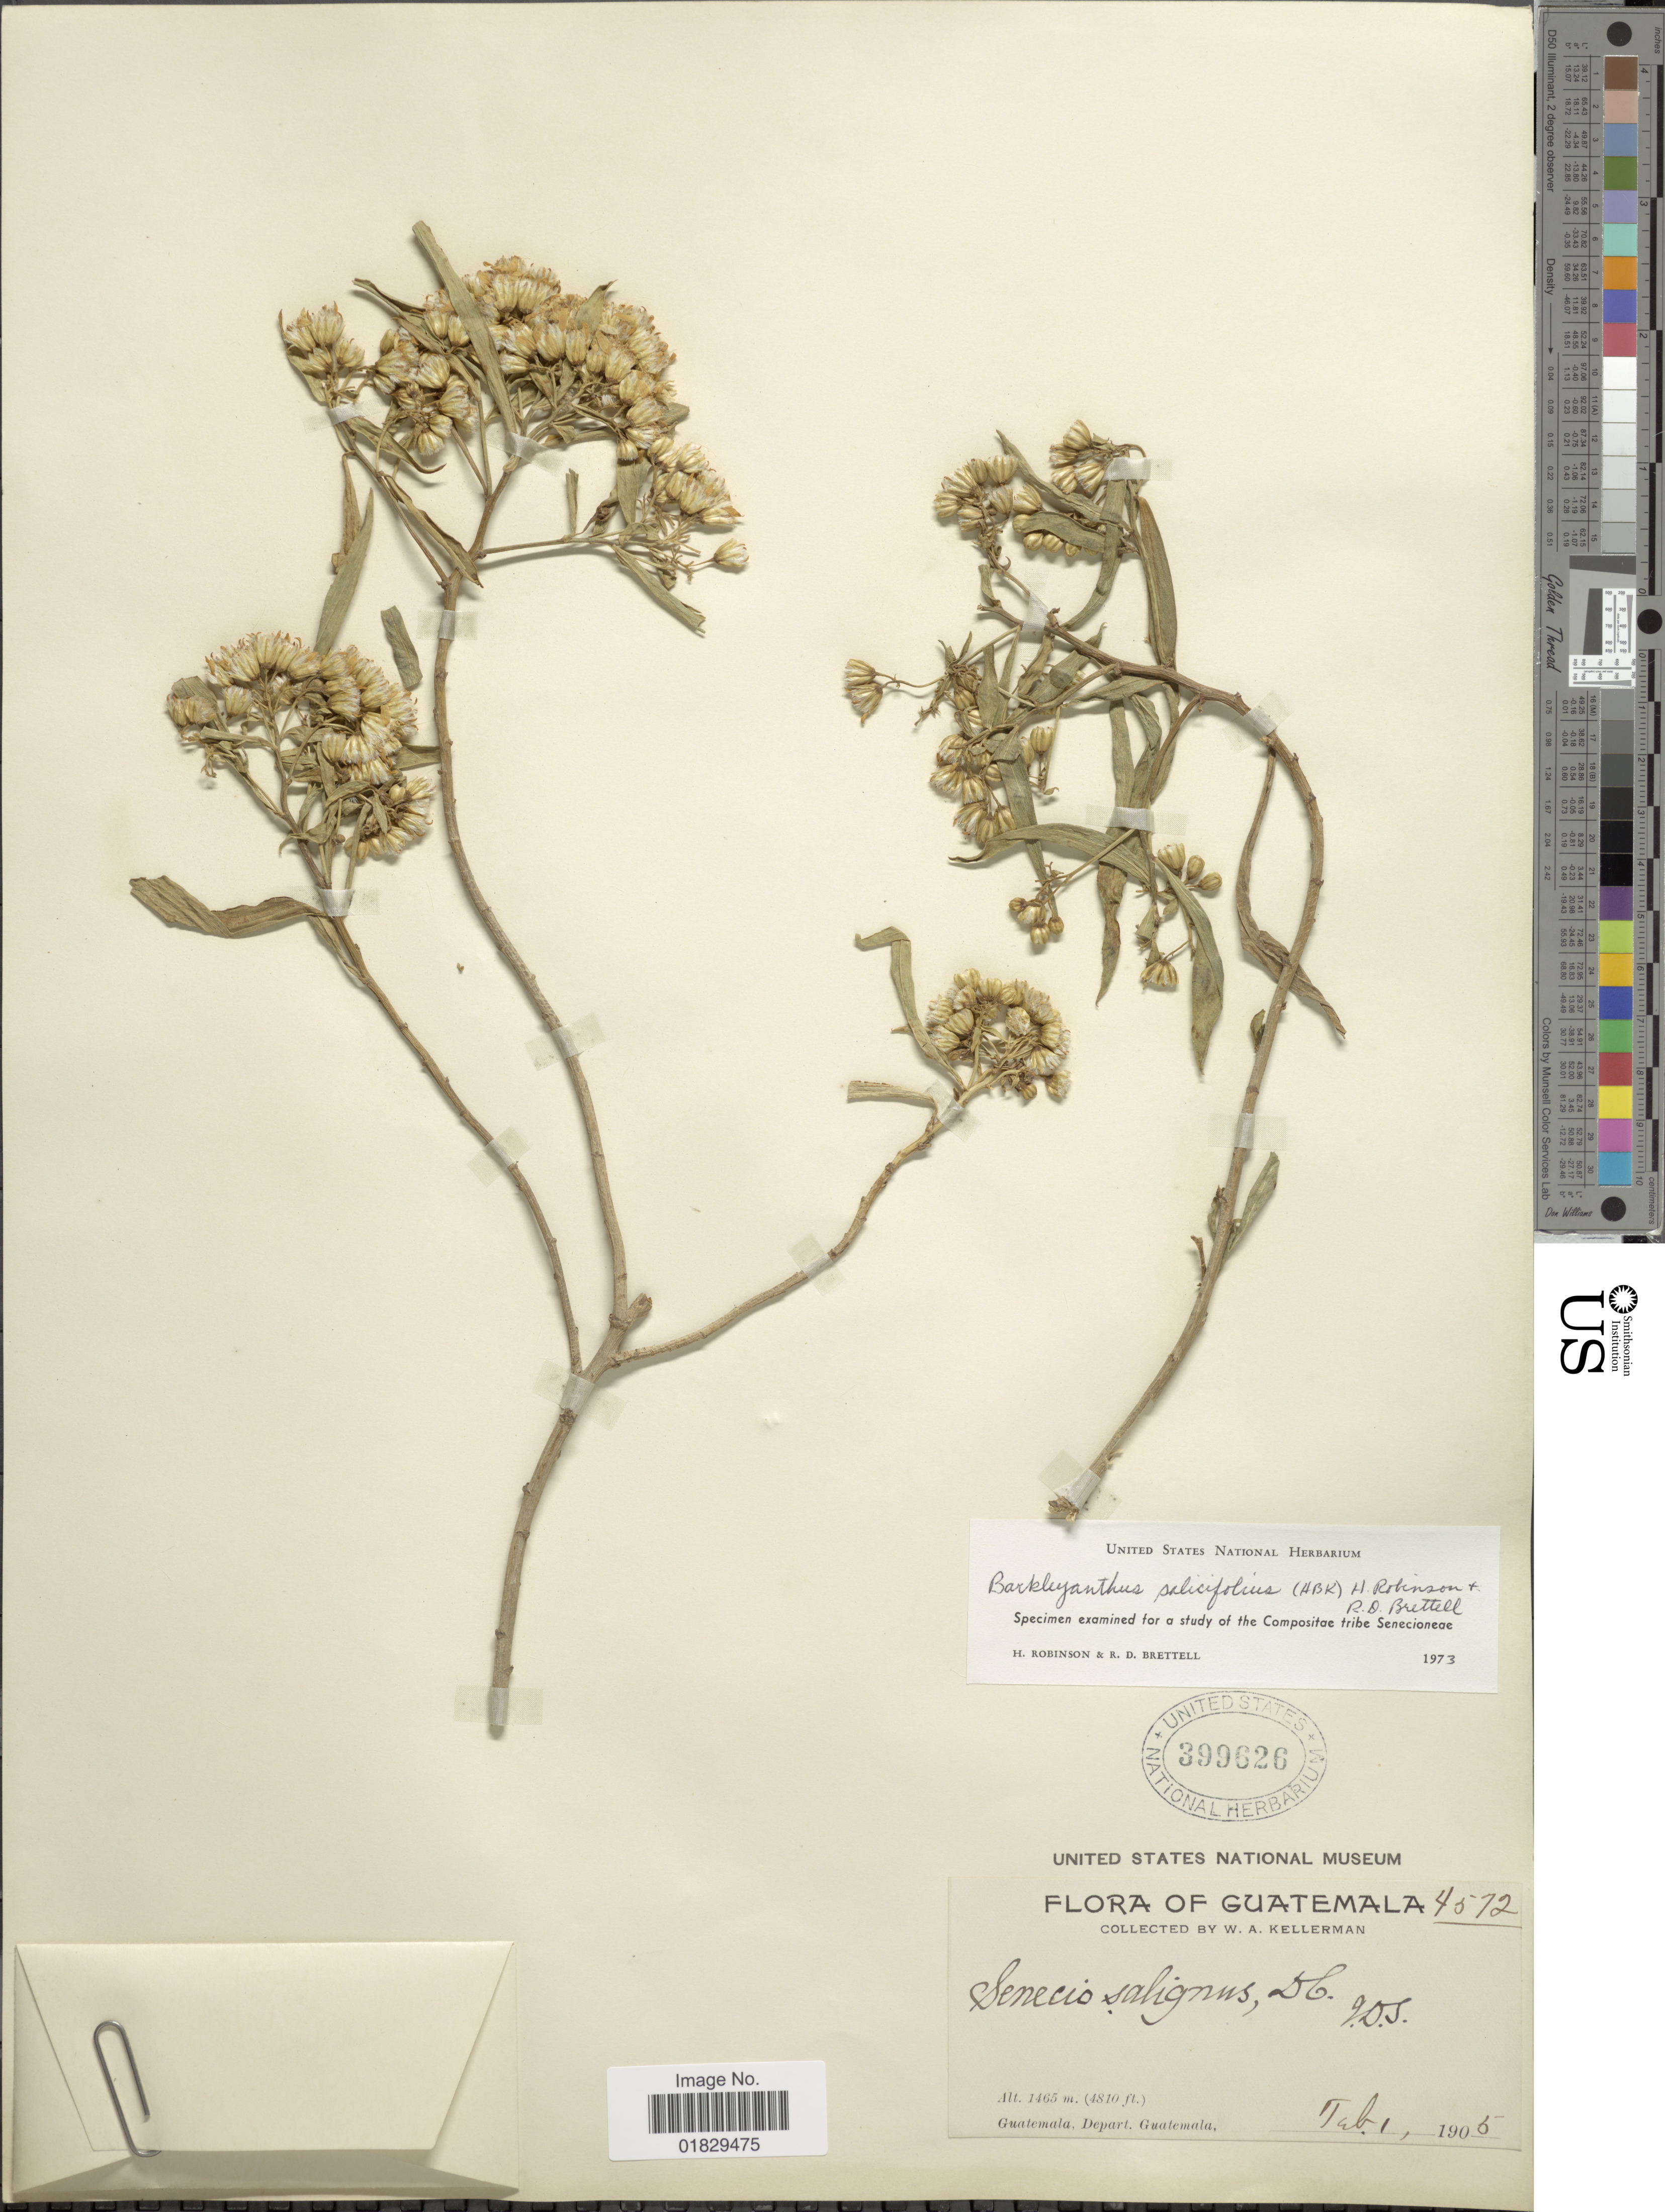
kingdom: Plantae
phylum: Tracheophyta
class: Magnoliopsida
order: Asterales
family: Asteraceae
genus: Barkleyanthus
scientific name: Barkleyanthus salicifolius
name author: (Kunth) H. Rob. & Brettell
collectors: W. Kellerman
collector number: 4572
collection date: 1905-02-01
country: Guatemala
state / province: Guatemala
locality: Guatemala, Depart. Guatemala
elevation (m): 1465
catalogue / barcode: US 399626